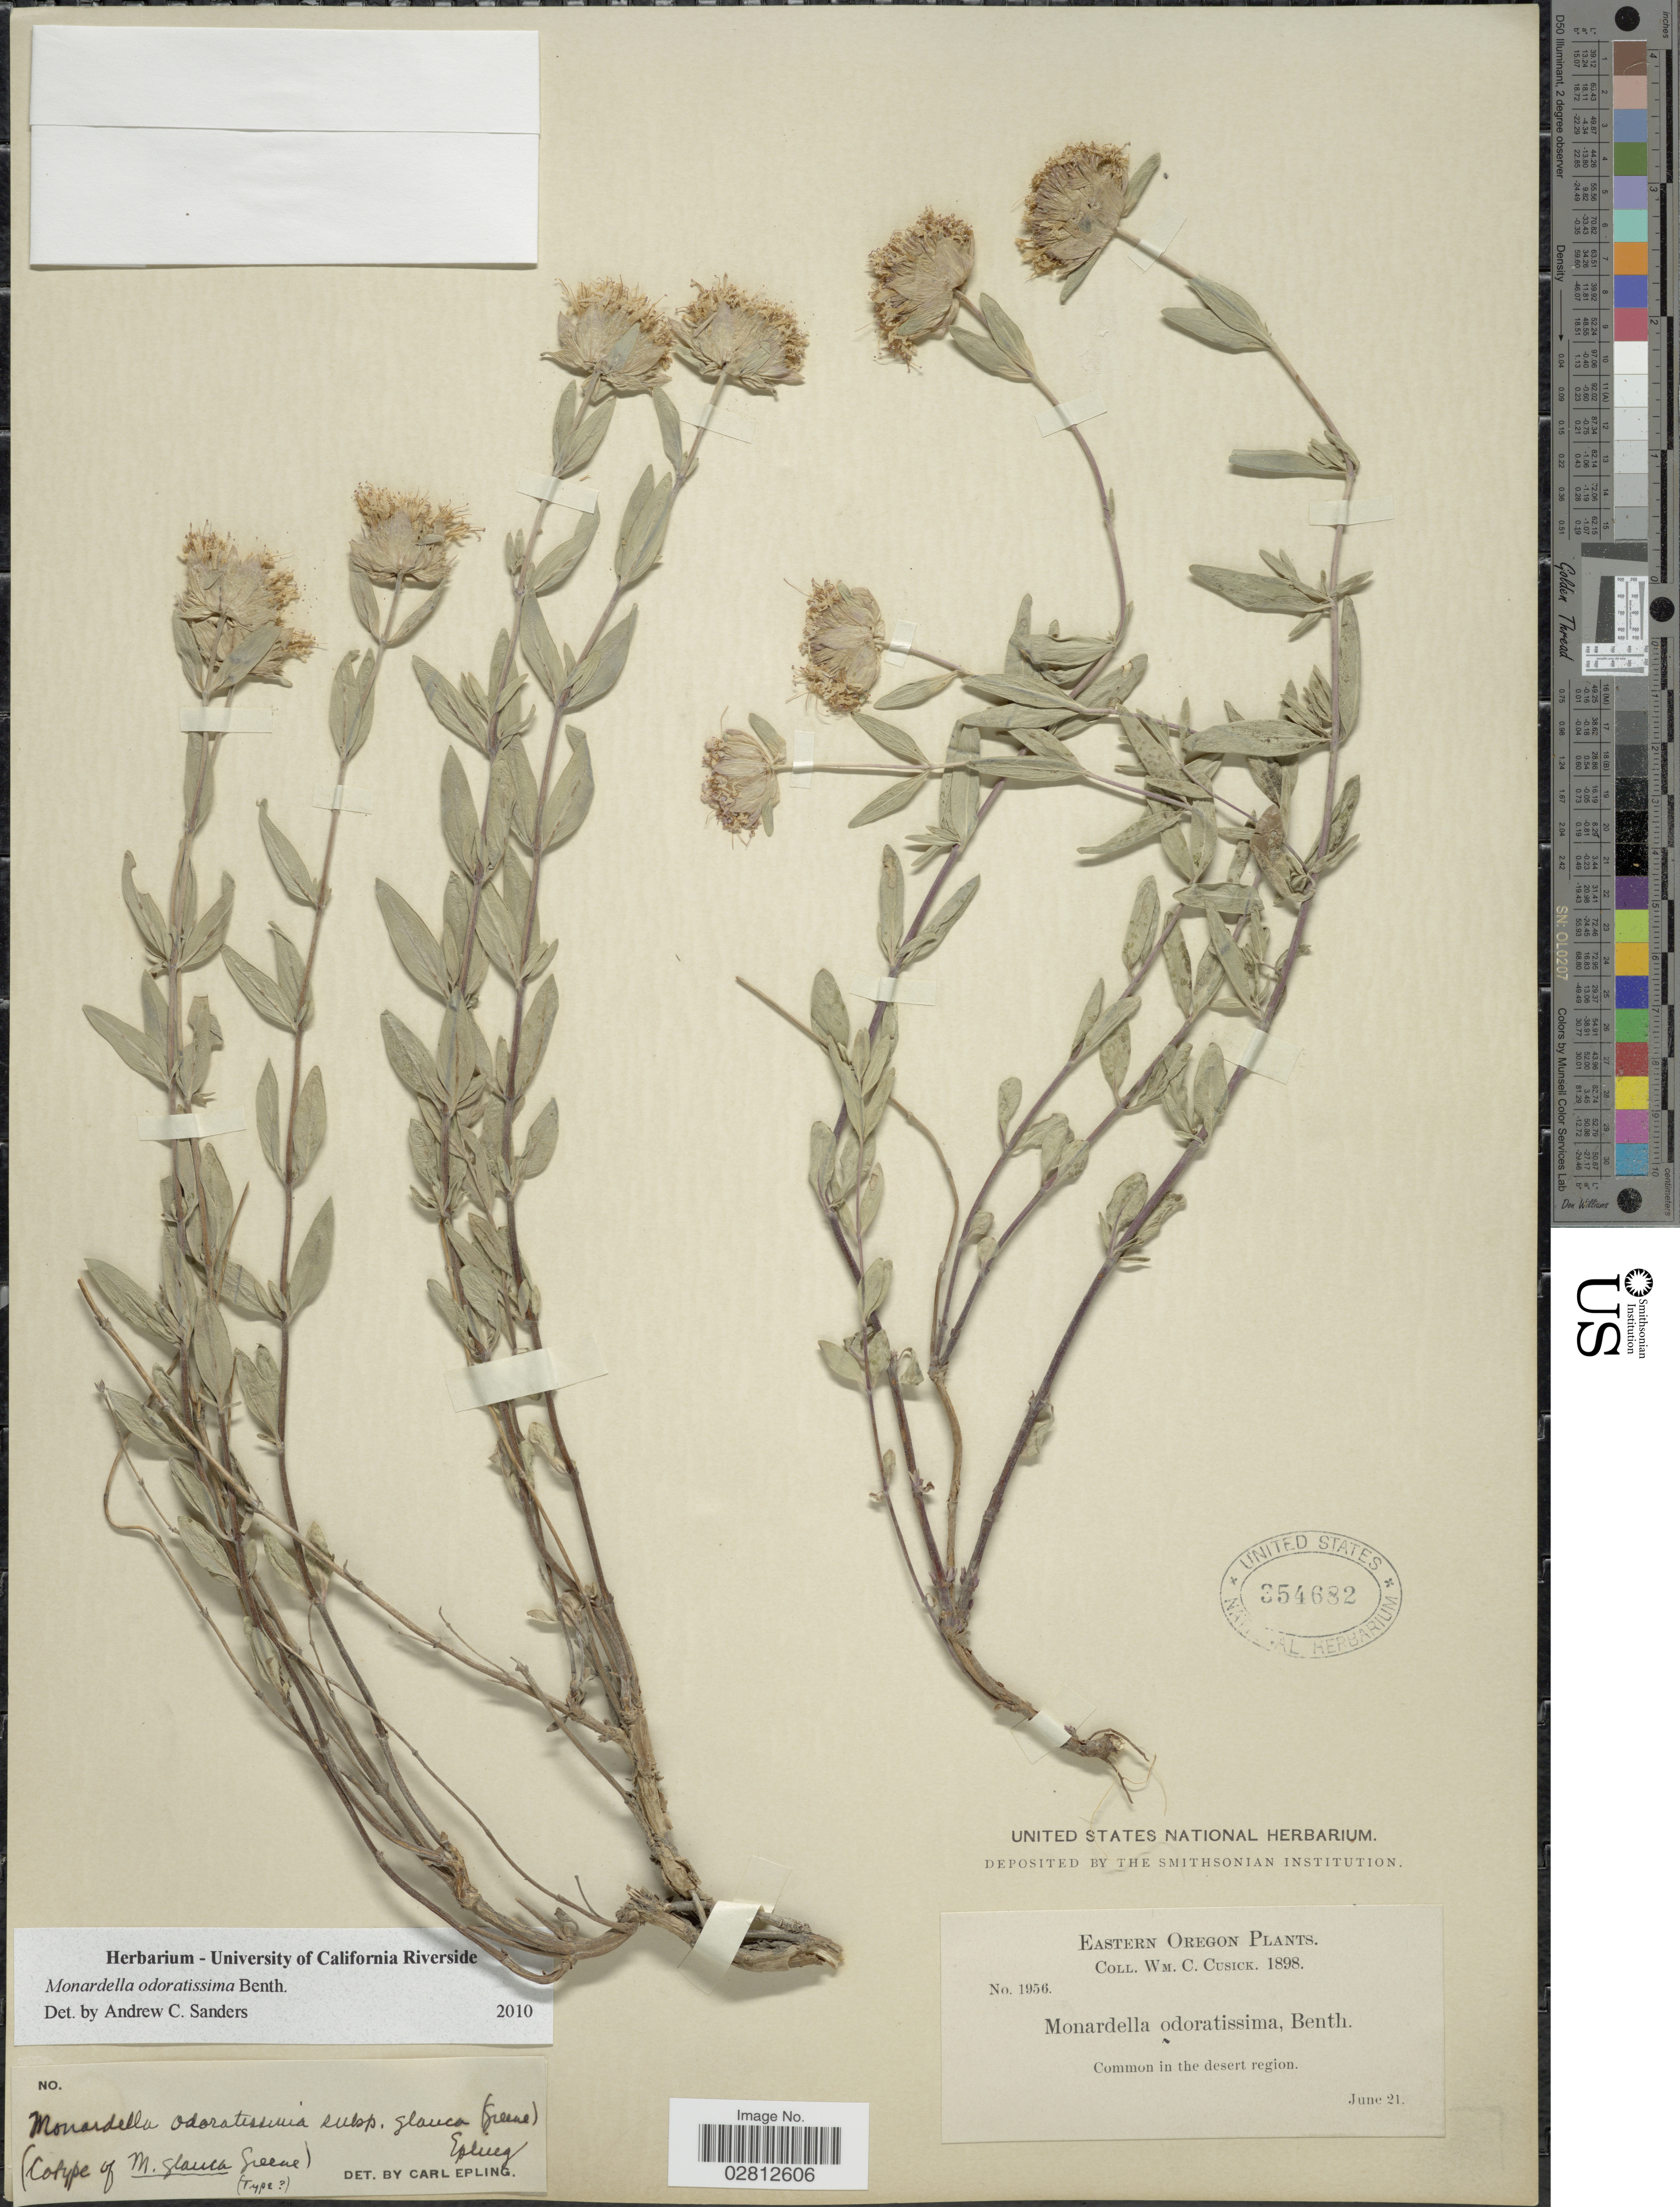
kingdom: Plantae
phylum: Tracheophyta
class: Magnoliopsida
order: Lamiales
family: Lamiaceae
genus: Monardella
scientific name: Monardella odoratissima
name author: Benth.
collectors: W. C. Cusick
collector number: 1956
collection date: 1898-06-21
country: United States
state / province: Oregon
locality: Eastern Oregon, in the desert region.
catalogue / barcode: US 354682